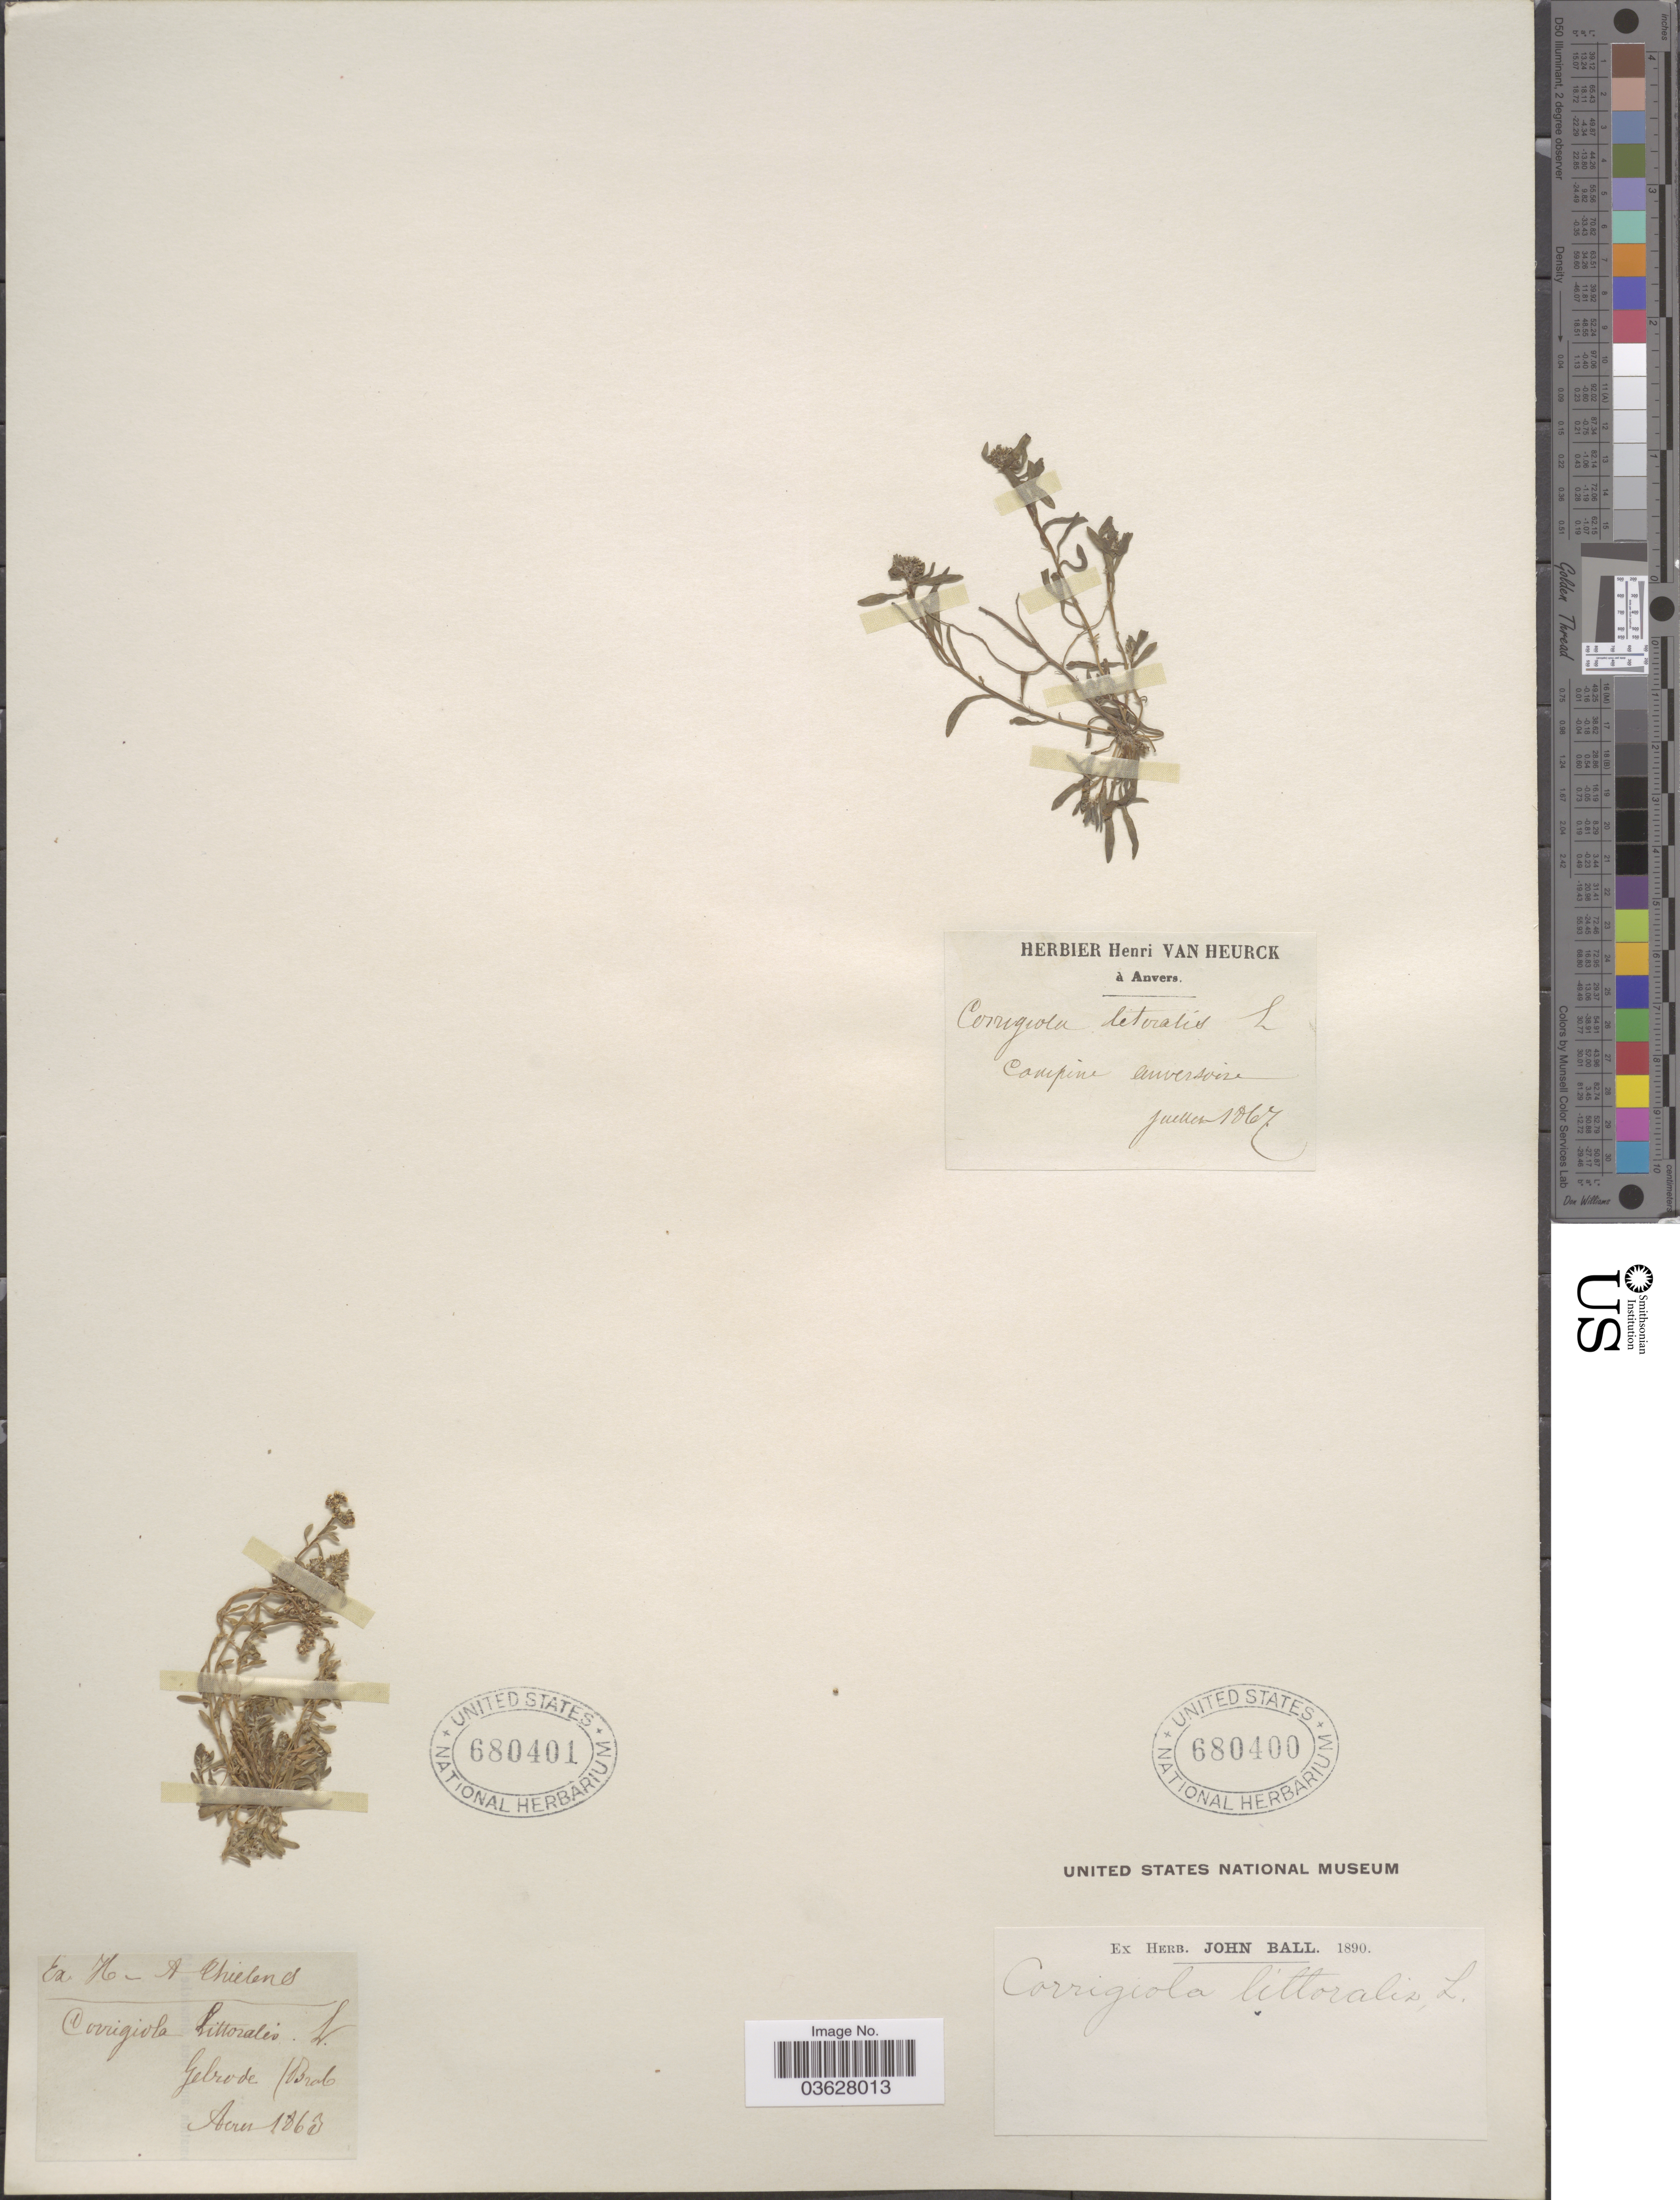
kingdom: Plantae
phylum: Tracheophyta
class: Magnoliopsida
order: Caryophyllales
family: Caryophyllaceae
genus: Corrigiola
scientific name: Corrigiola litoralis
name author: L.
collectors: ex Herb Henri van Heurck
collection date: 1867-07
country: Belgium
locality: Campine Anversoire.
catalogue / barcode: US 680400-2